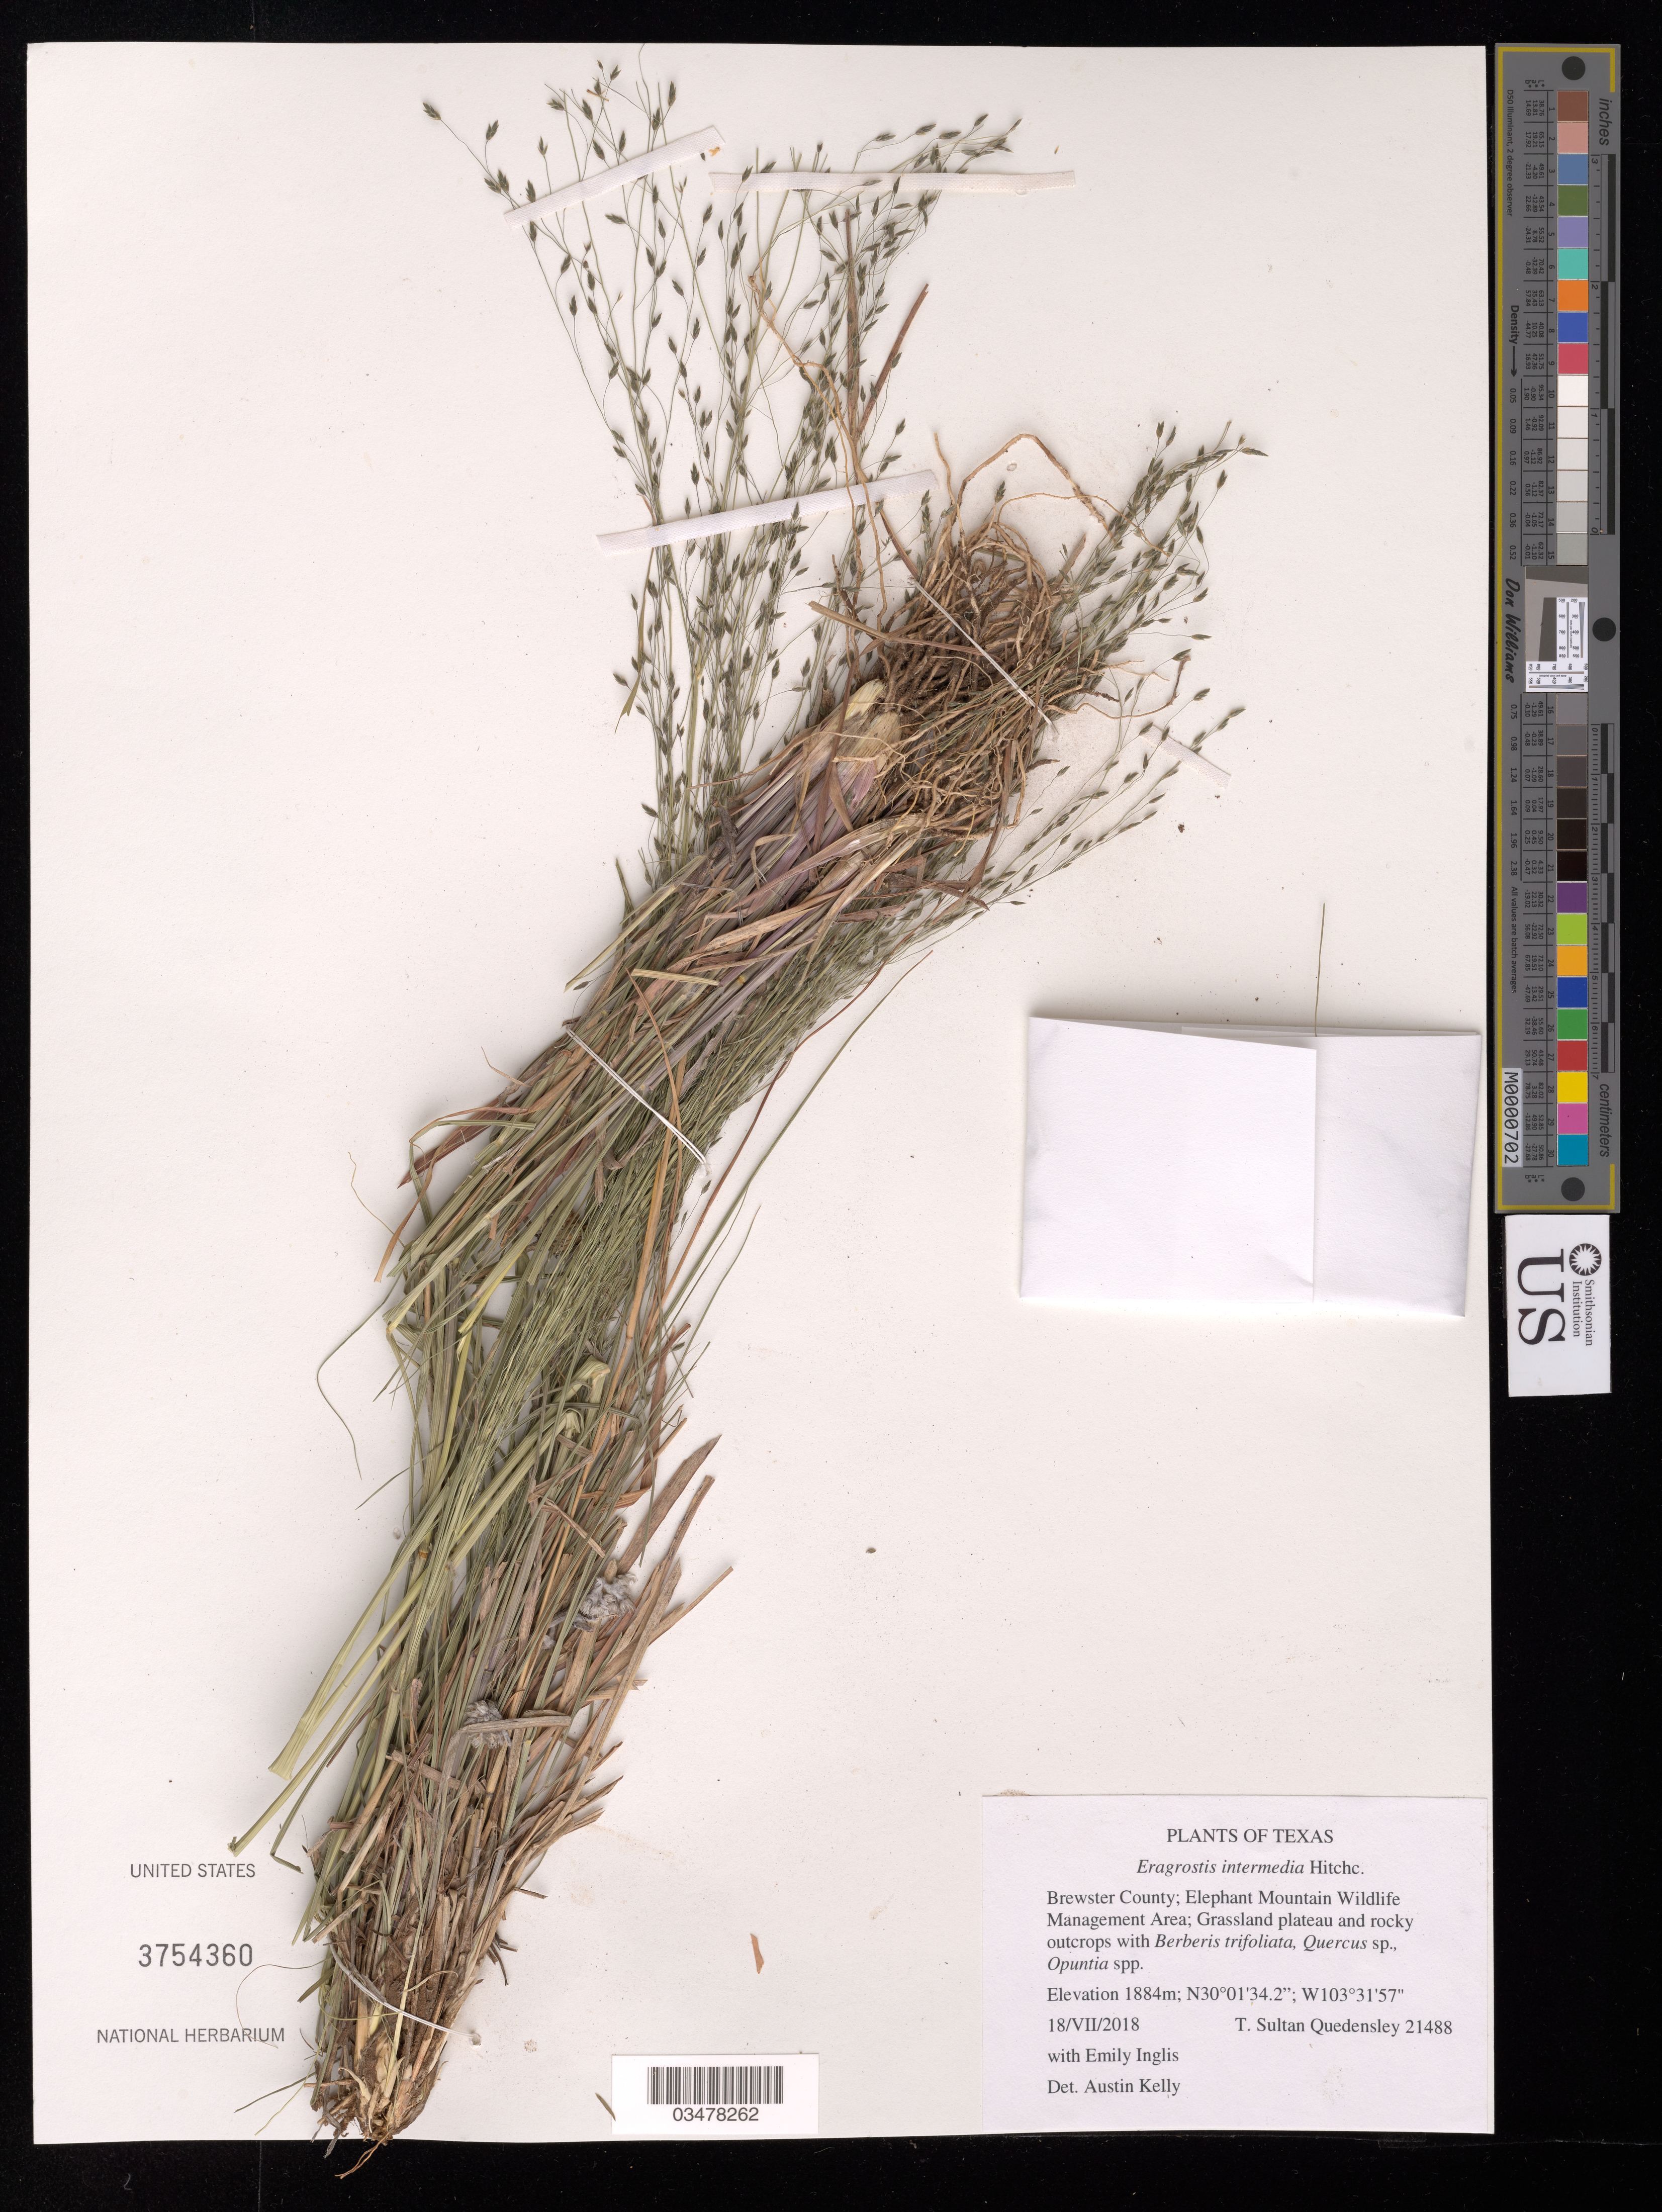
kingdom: Plantae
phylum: Tracheophyta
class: Liliopsida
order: Poales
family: Poaceae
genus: Eragrostis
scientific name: Eragrostis intermedia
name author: Hitchc.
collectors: T. S. Quedensley & E. Inglis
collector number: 21488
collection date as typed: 18 Jul 2018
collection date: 2018-07-18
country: United States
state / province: Texas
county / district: Brewster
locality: Elephant Mountain Wildlife Management Area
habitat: Grassland plateau and rocky outcrops. With Berberis trifoliata, Quercus sp., Opuntia sp.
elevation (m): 1884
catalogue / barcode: US 3754360